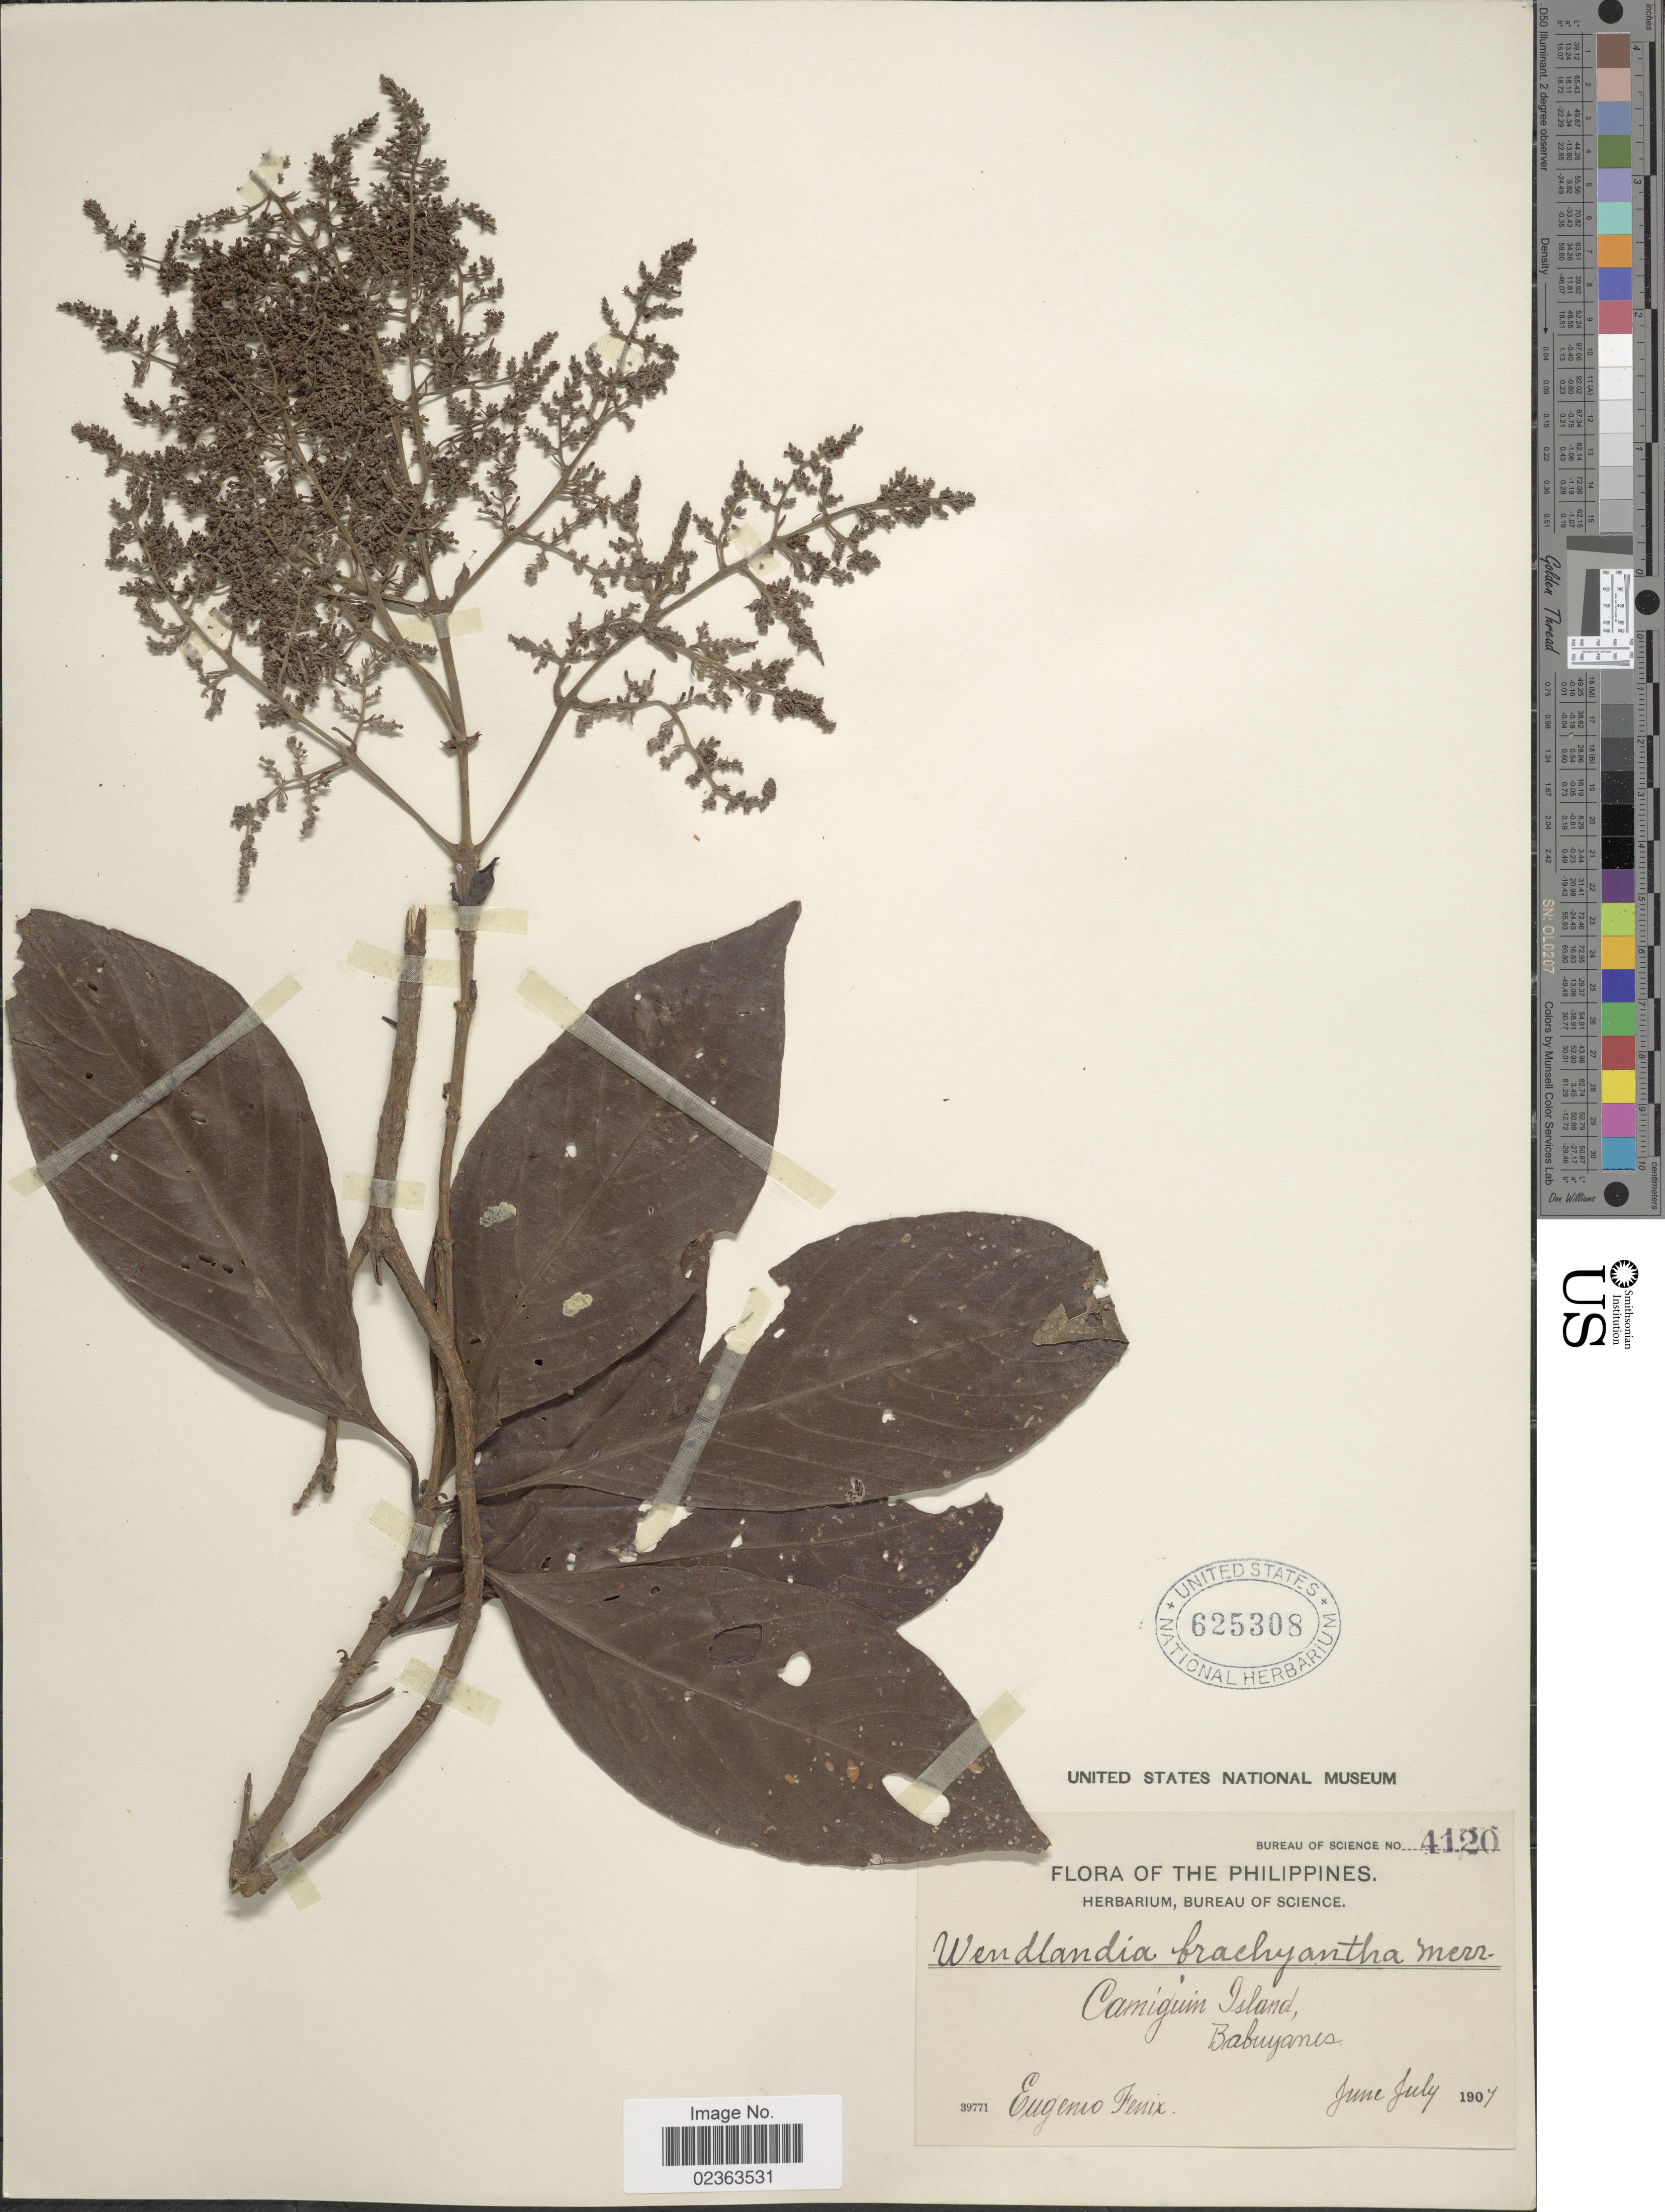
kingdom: Plantae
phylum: Tracheophyta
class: Magnoliopsida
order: Gentianales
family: Rubiaceae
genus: Wendlandia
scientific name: Wendlandia brachyantha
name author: Merr.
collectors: E. Fénix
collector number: Bureau of Science 4120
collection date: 1907-06/1907-07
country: Philippines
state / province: Northern Mindanao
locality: Babuyanes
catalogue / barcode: US 625308